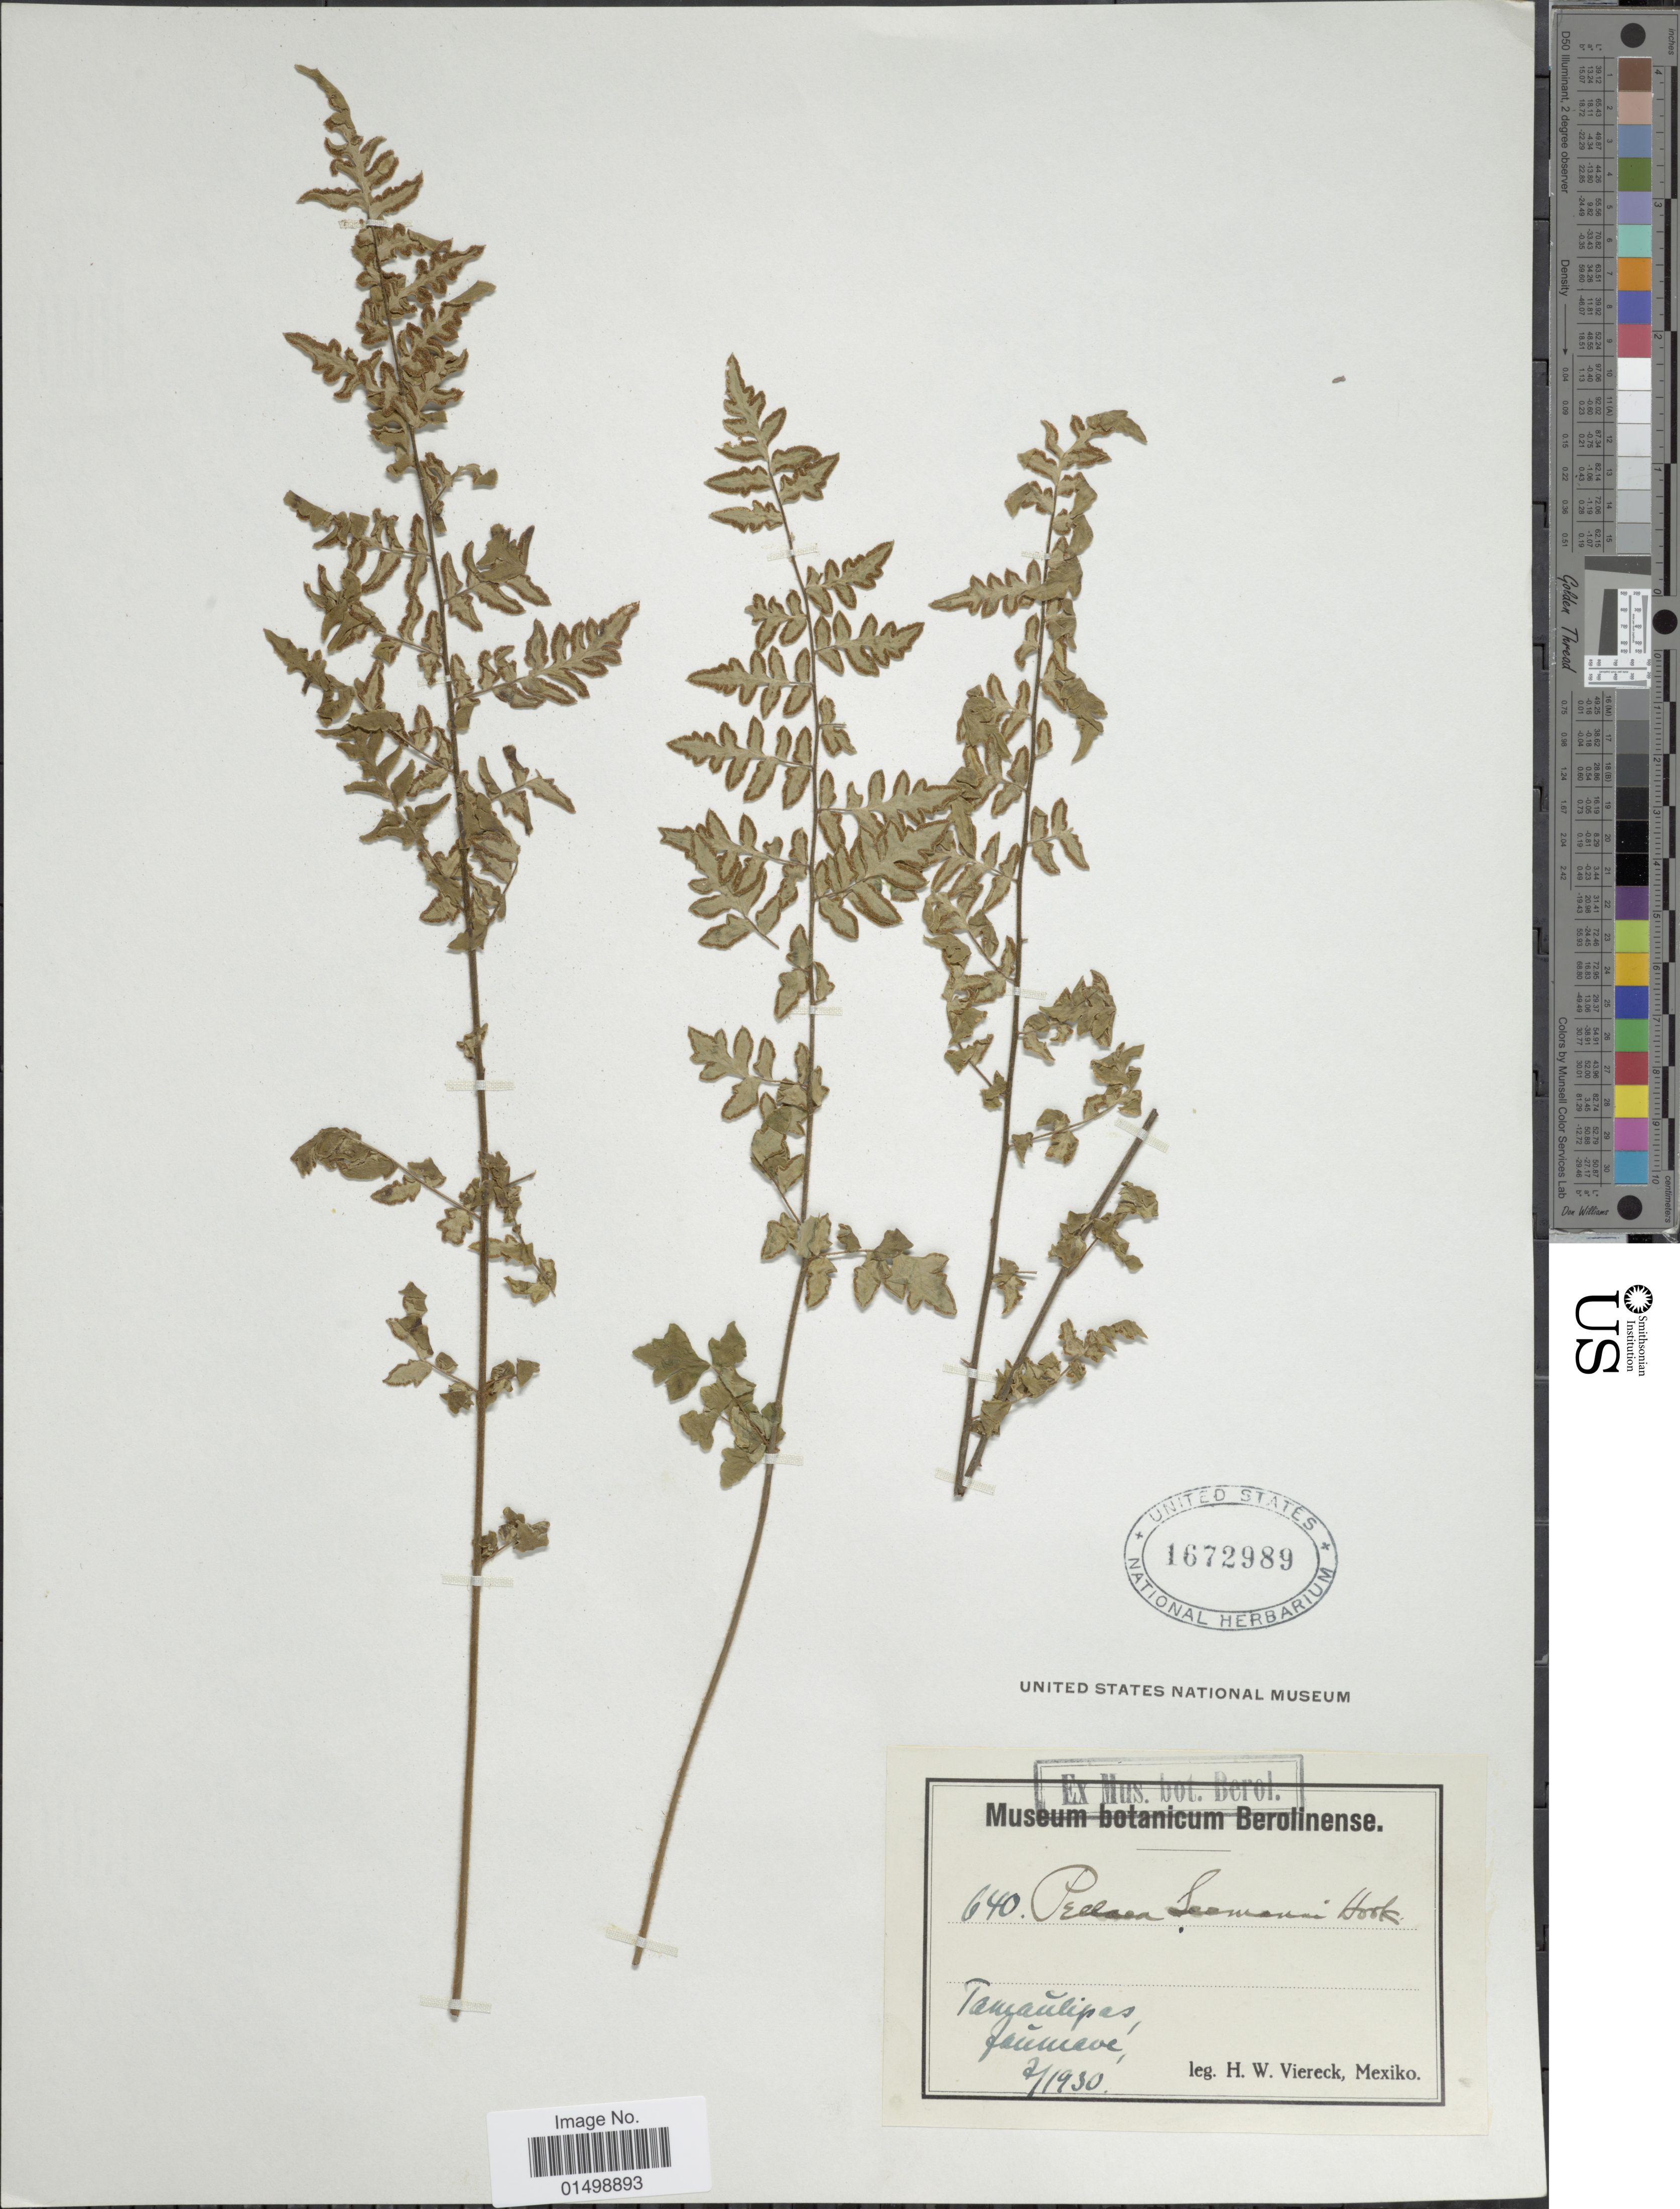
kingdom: Plantae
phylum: Tracheophyta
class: Polypodiopsida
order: Polypodiales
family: Pteridaceae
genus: Cheilanthes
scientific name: Cheilanthes lozanii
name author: (Maxon) R.M. Tryon & A.F. Tryon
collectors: H. W. Viereck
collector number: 640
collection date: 1950-02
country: Mexico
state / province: Tamaulipas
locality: Tamaulipas, Jaumave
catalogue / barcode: US 1672989